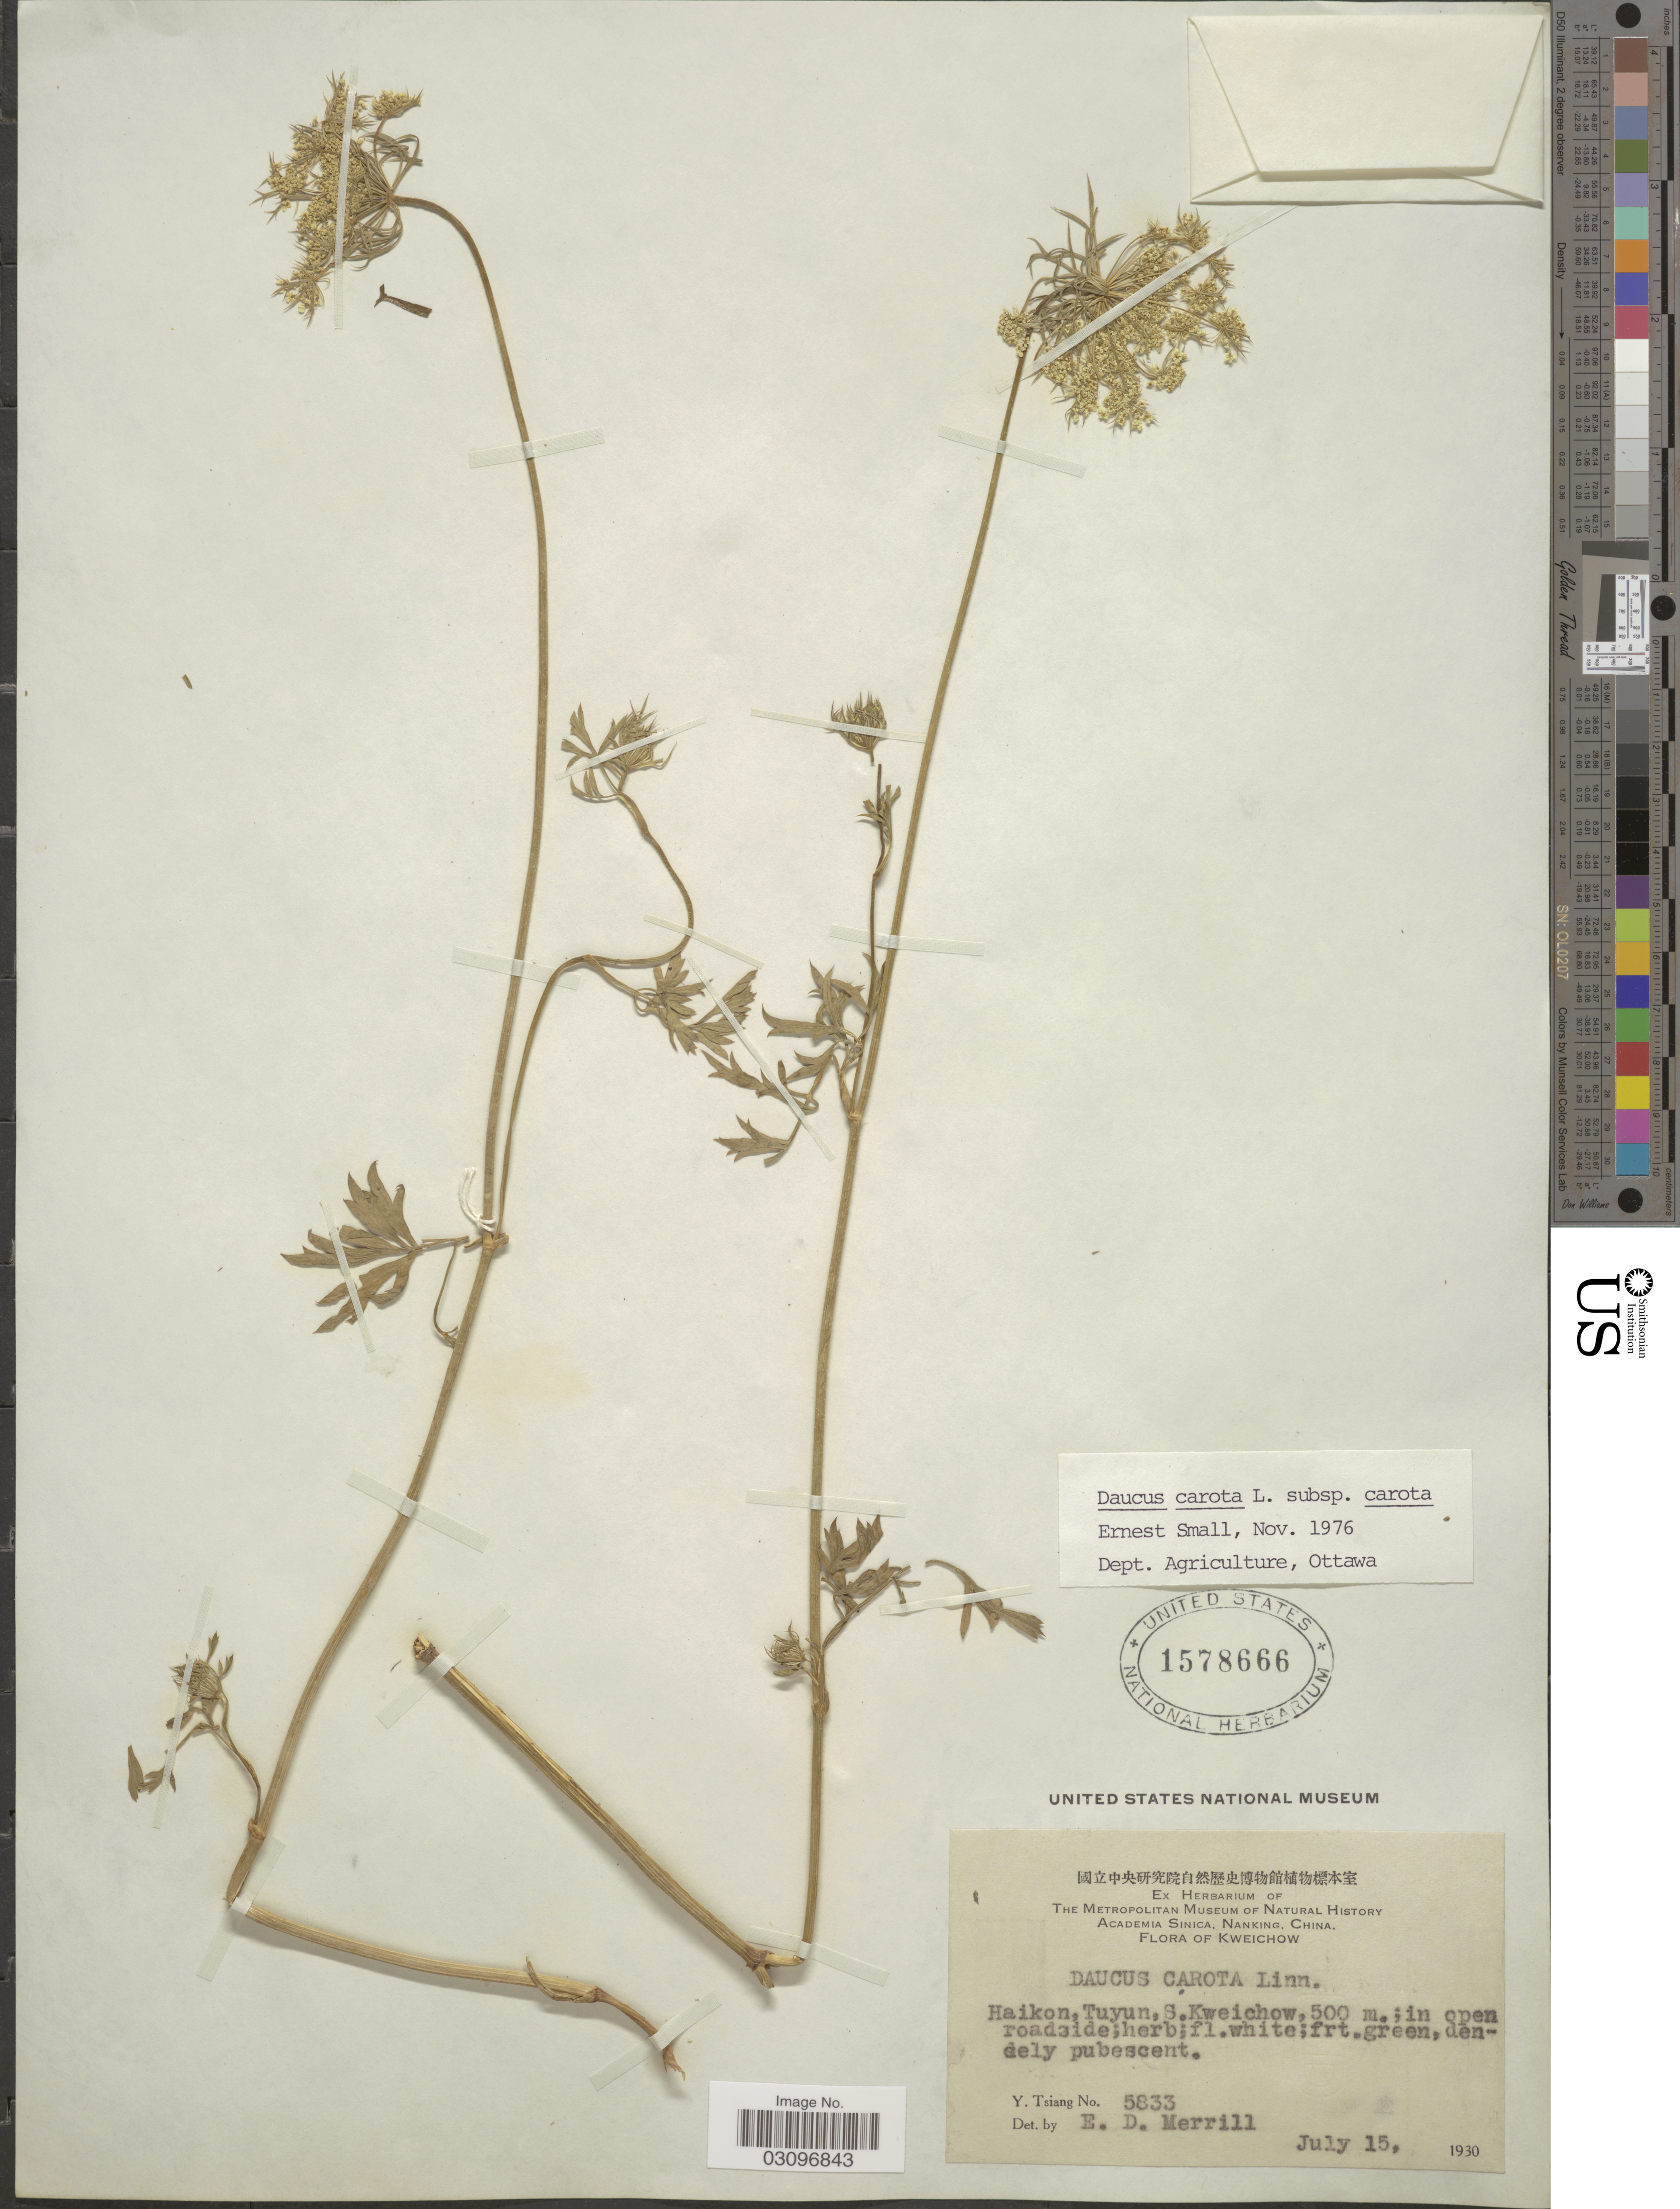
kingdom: Plantae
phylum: Tracheophyta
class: Magnoliopsida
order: Apiales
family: Apiaceae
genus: Daucus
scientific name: Daucus carota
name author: L.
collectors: Y. Tsiang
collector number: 5833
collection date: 1930-07-15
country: China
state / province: Guizhou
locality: Kweichow. Haikon, Tuyun, S. Kweichow.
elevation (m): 500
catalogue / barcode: US 1578666